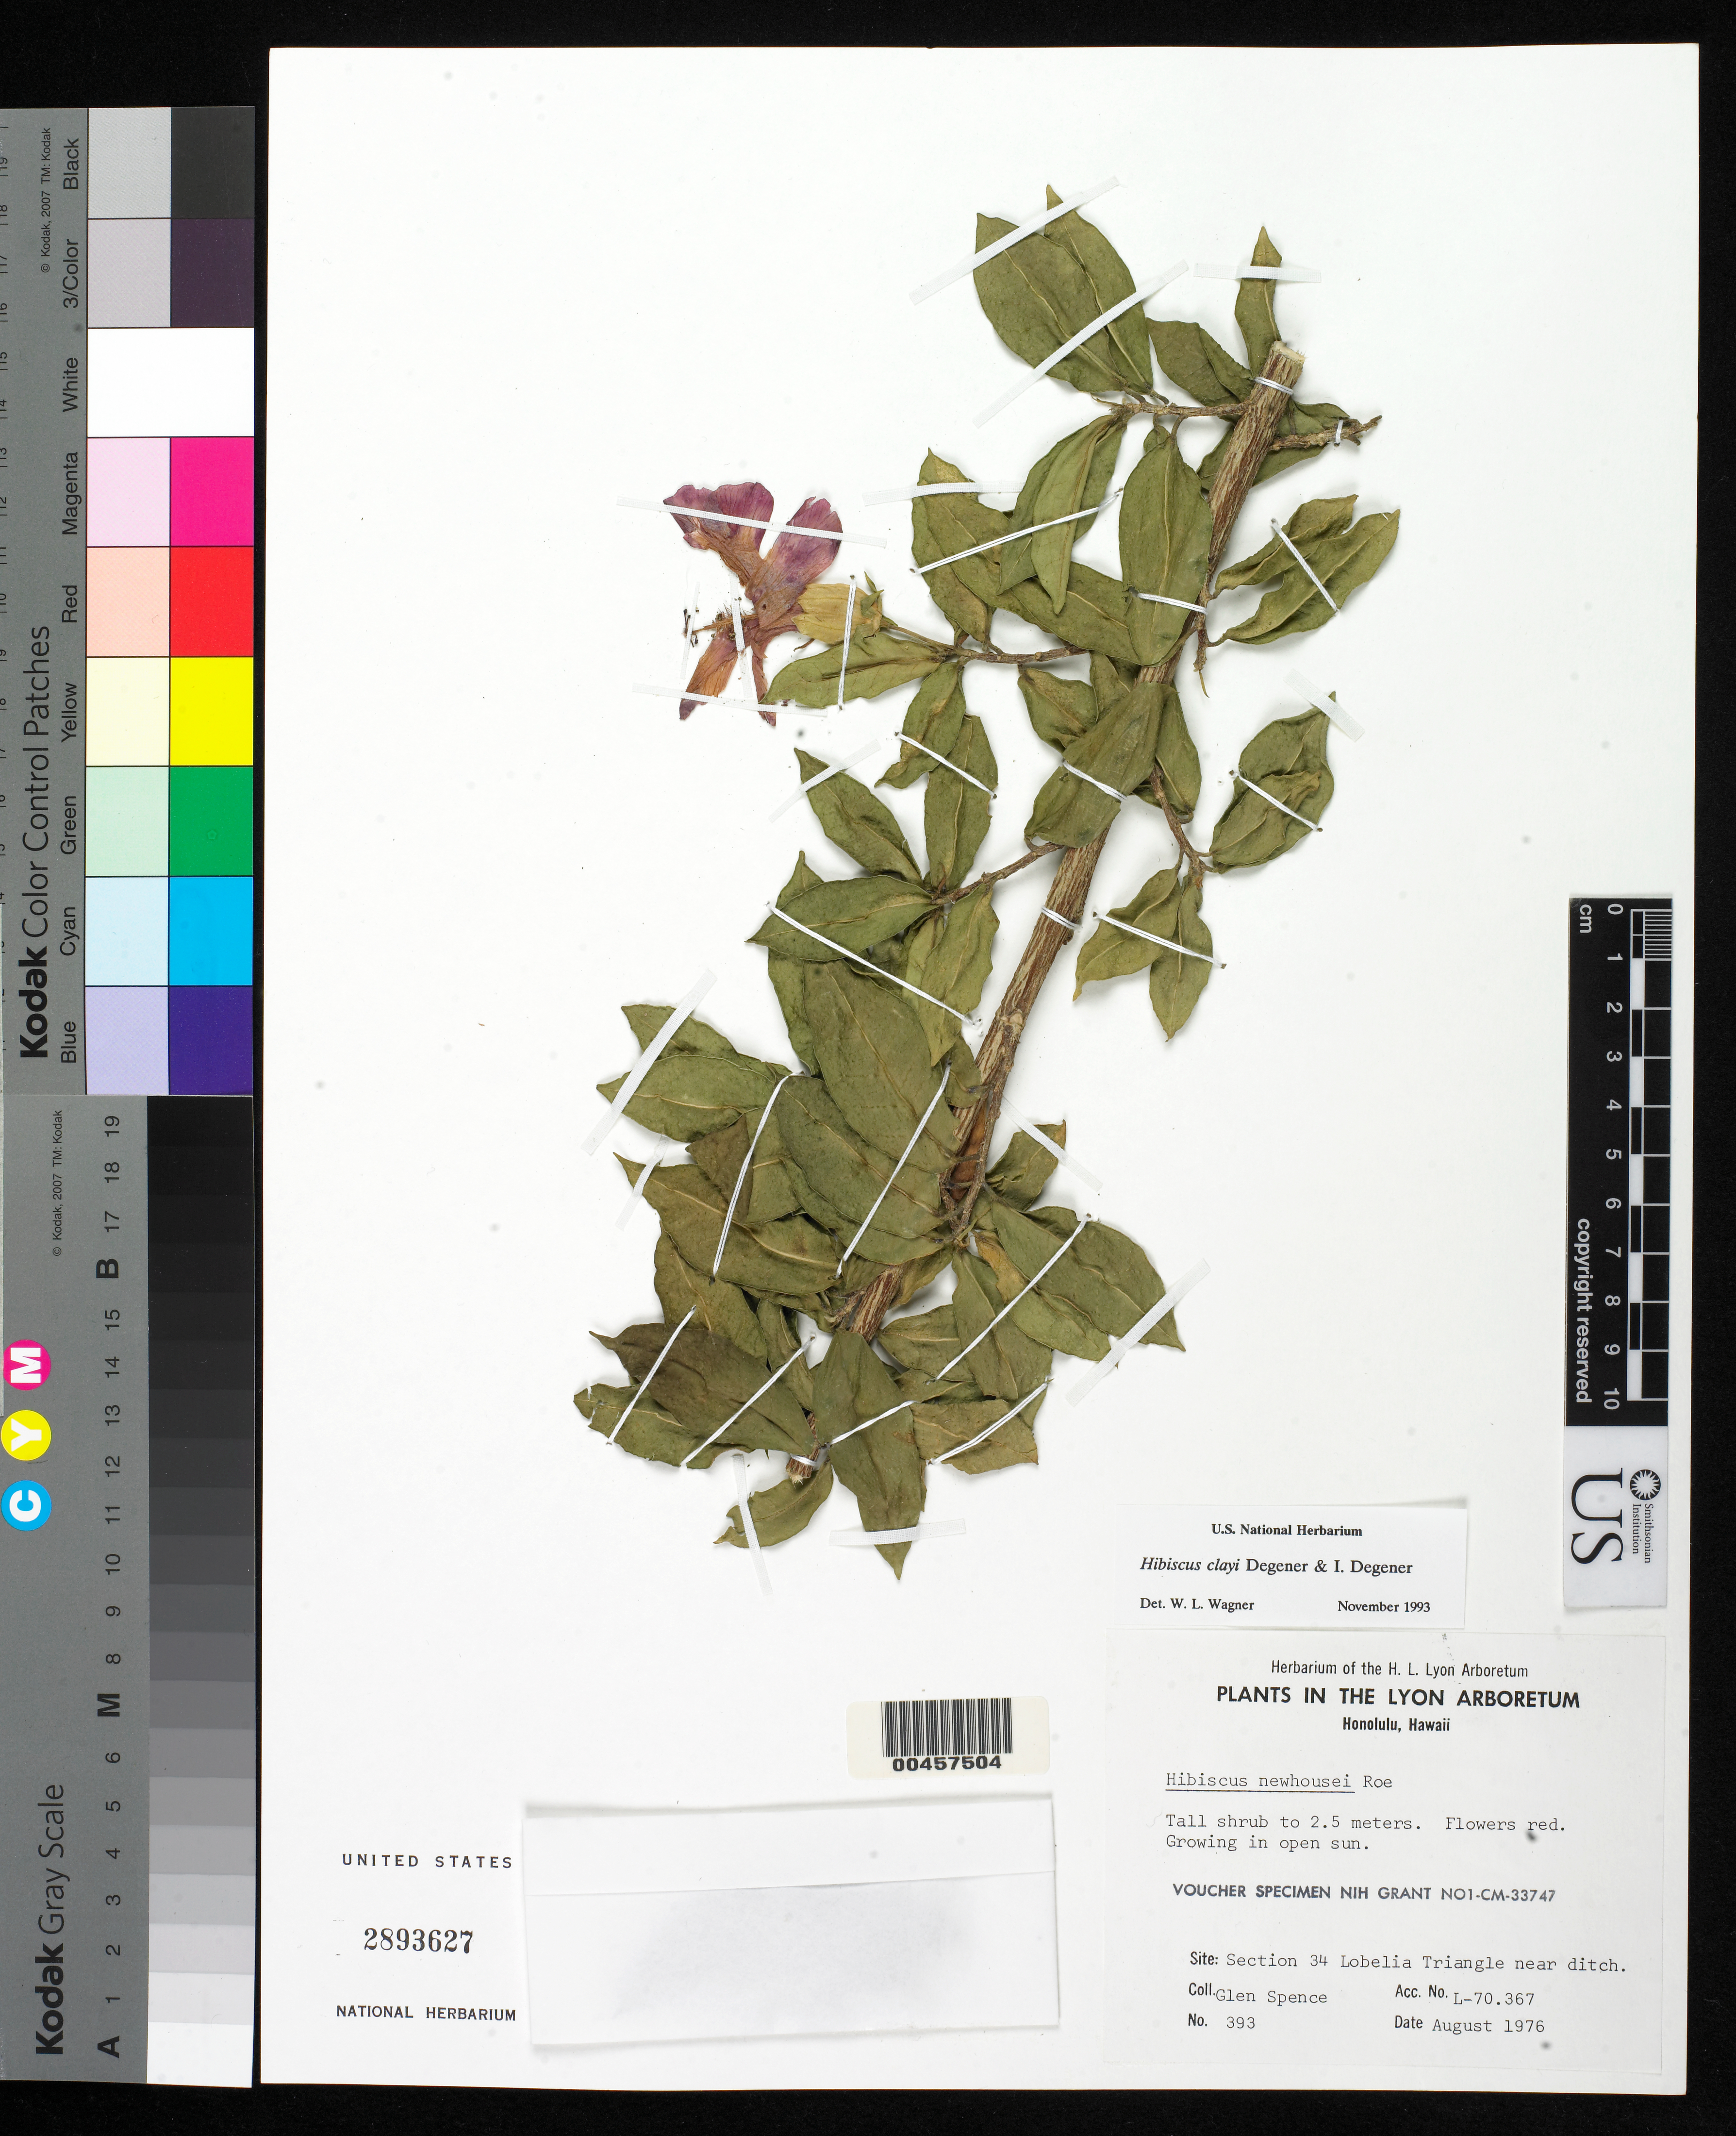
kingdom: Plantae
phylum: Tracheophyta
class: Magnoliopsida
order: Malvales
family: Malvaceae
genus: Hibiscus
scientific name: Hibiscus clayi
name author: O. Deg. & I. Deg.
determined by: Wagner, W. L., (BOT), Smithsonian Institution - National Museum of Natural History (UNITED STATES)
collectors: G. Spence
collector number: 393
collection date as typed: Aug 1976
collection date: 1976-08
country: United States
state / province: Hawaii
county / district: Honolulu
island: Oahu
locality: Lyon Arboretum, Section 34 Lobelia Triangle near ditch, Honolulu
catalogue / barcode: US 2893627